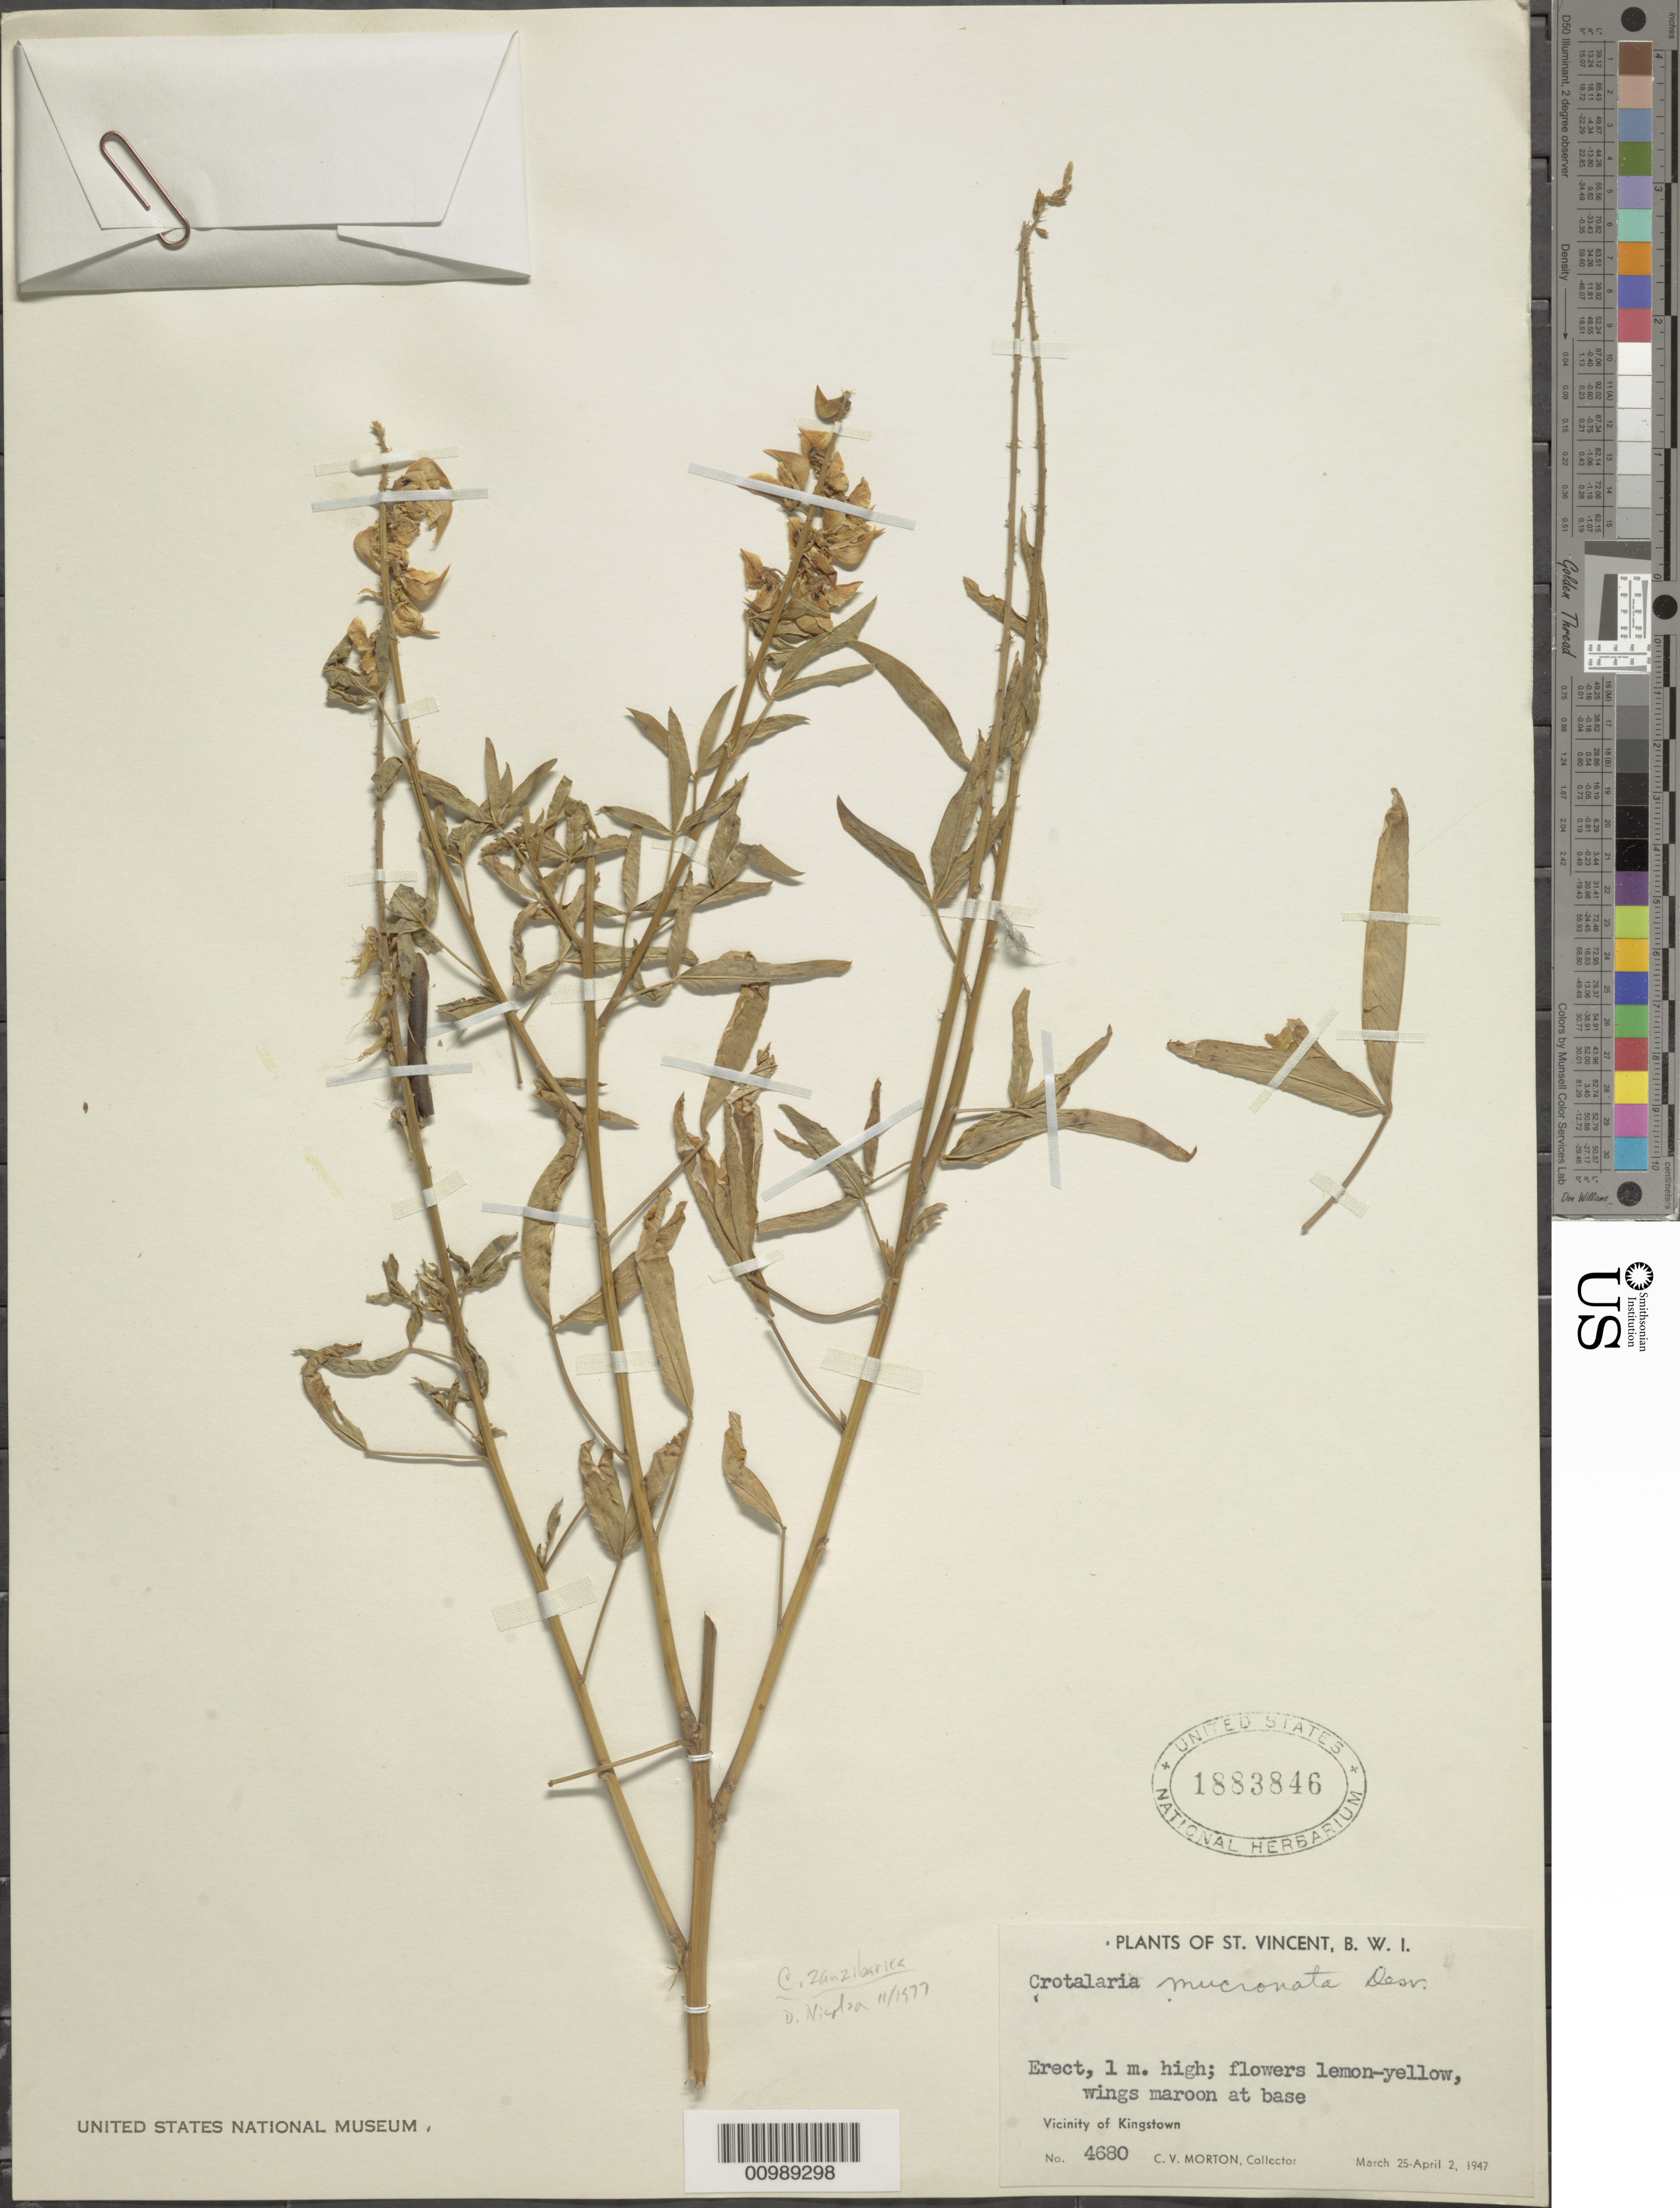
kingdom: Plantae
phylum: Tracheophyta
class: Magnoliopsida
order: Fabales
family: Fabaceae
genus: Crotalaria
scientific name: Crotalaria zanzibarica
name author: Benth.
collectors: C. V. Morton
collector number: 4680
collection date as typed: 25 Mar 1947 to 02 Apr 1947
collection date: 1947-03-25/1947-04-02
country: St. Vincent - Grenadines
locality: Kingstown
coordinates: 0 N, 0 E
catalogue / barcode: US 1883846